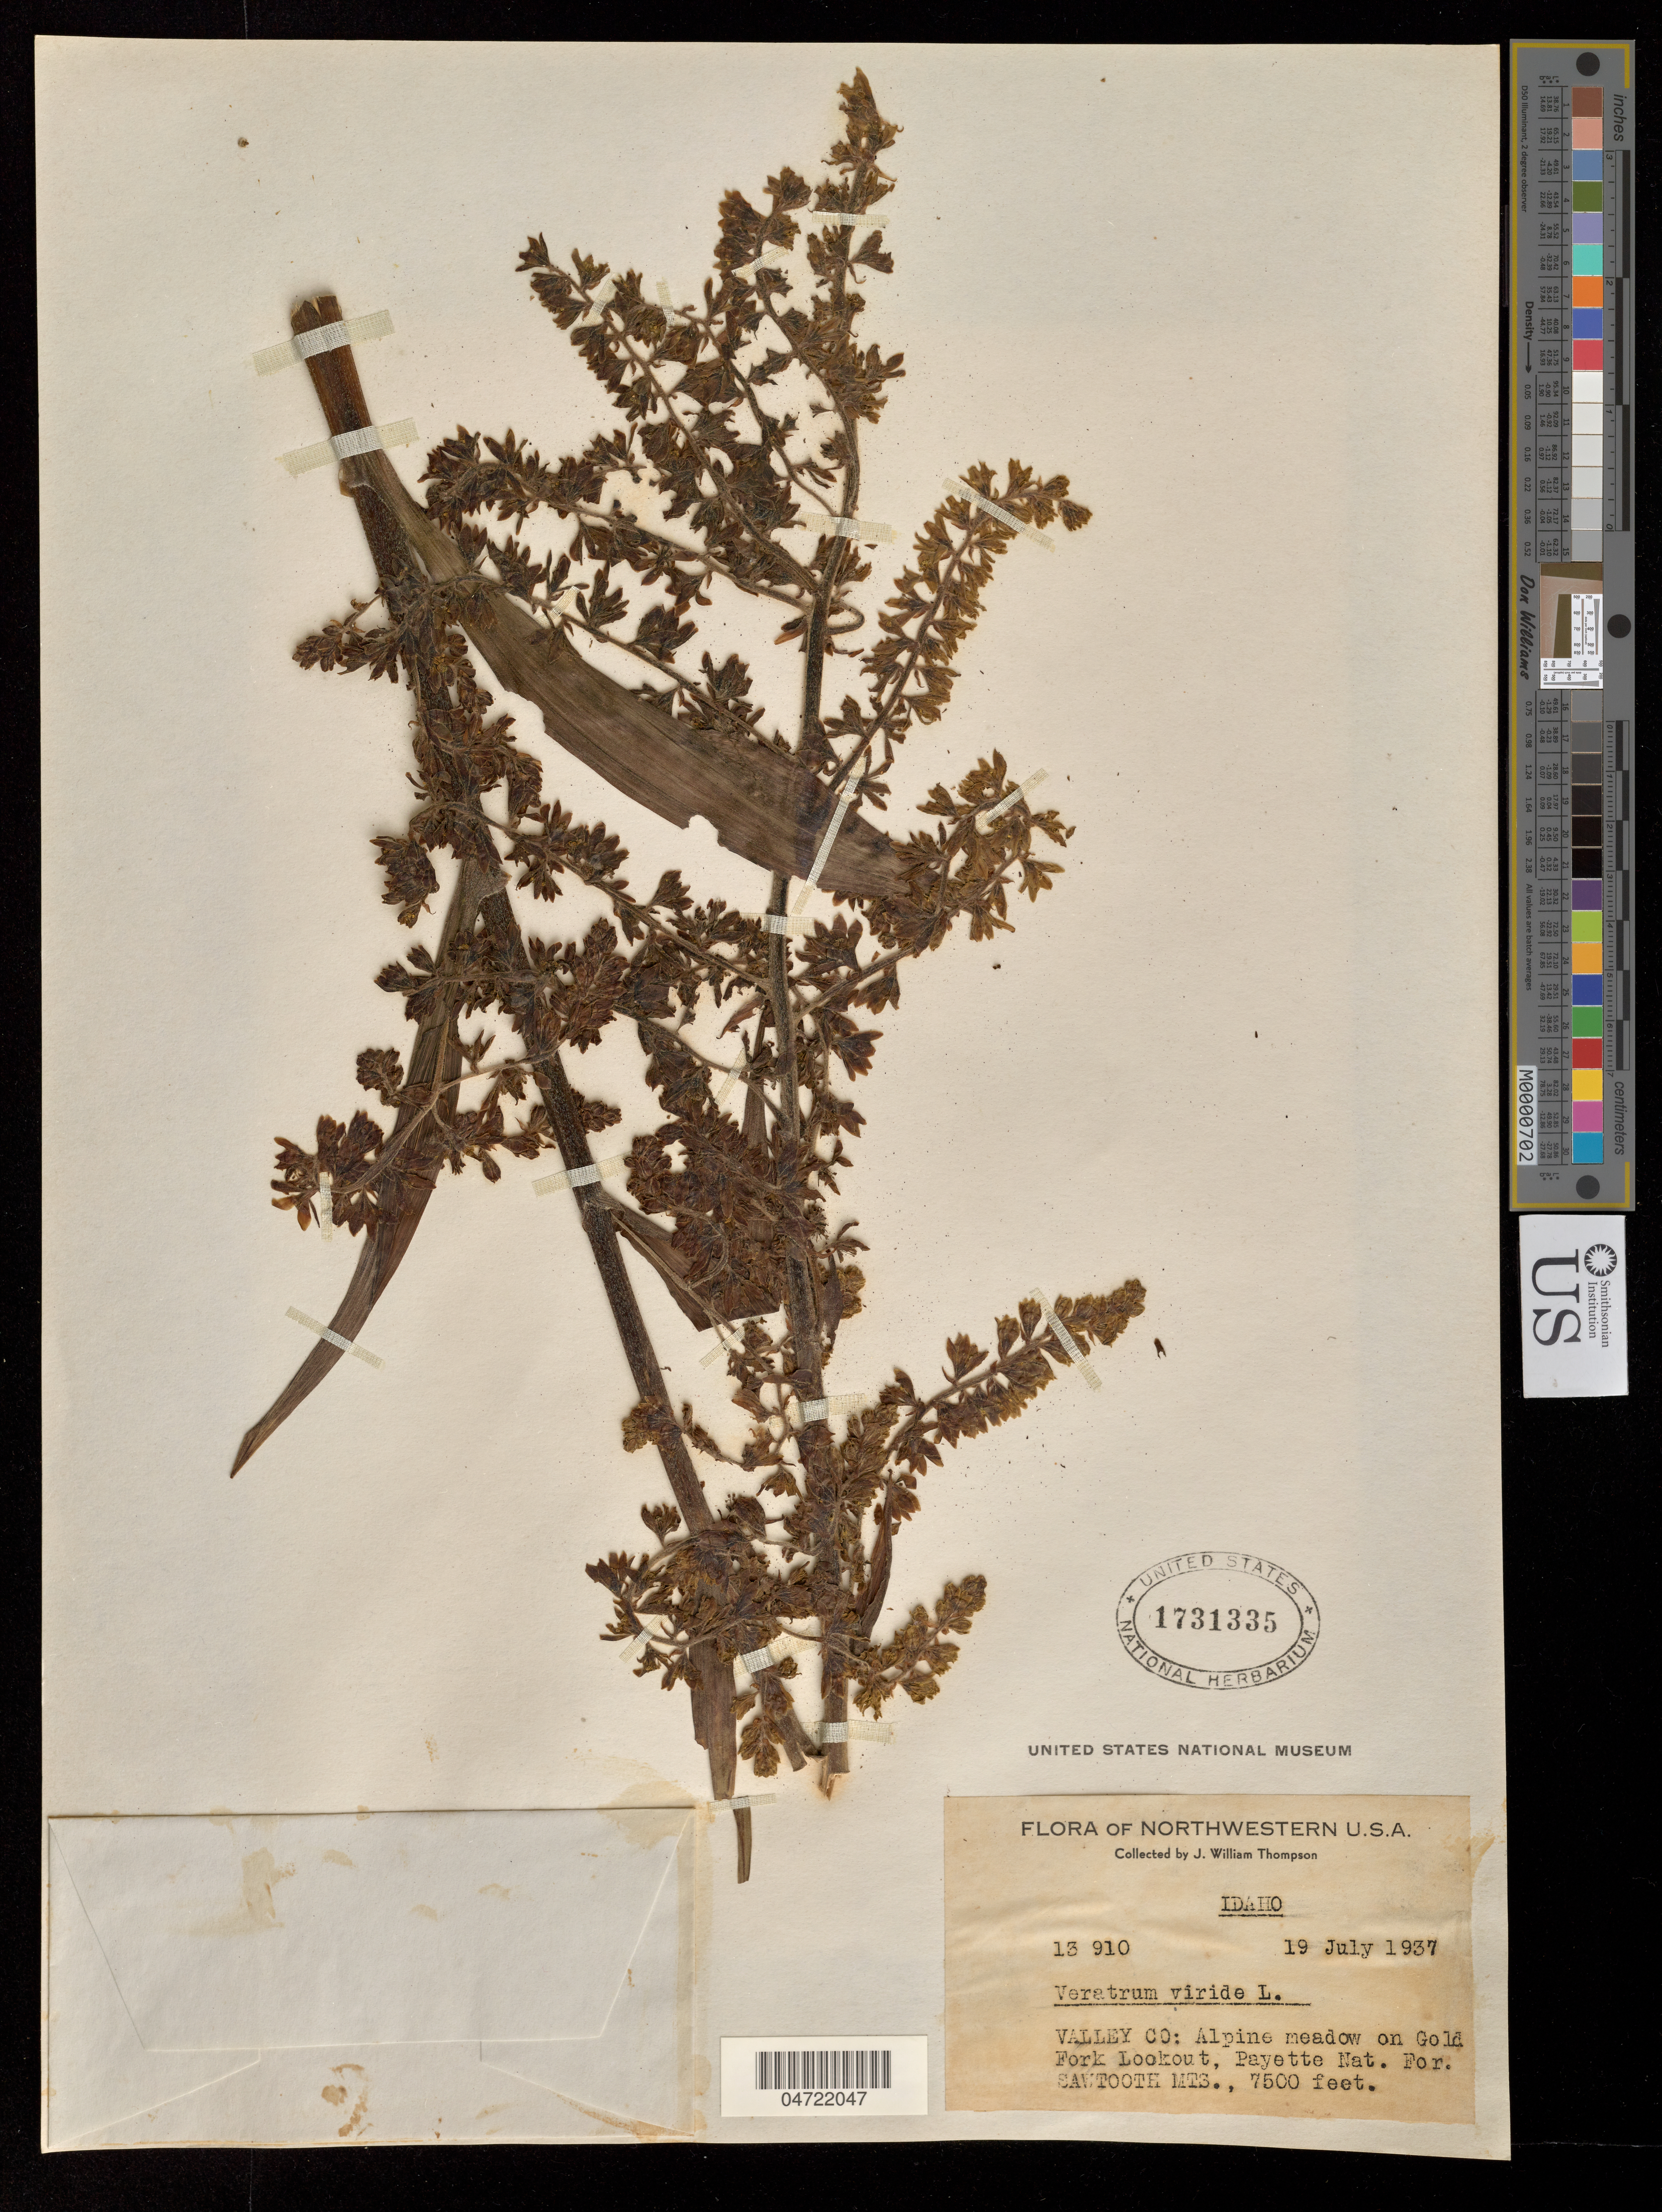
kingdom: Plantae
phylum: Tracheophyta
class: Liliopsida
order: Liliales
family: Melanthiaceae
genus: Veratrum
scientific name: Veratrum viride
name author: Aiton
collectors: J. W. Thompson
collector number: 13910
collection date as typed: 19 Jul 1937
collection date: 1937-07-19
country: United States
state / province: Idaho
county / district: Valley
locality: Along Indian Creek at base of Thunderbolt Mt, Payette National Forest.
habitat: Alpine meadow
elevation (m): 1981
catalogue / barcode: US 1731335